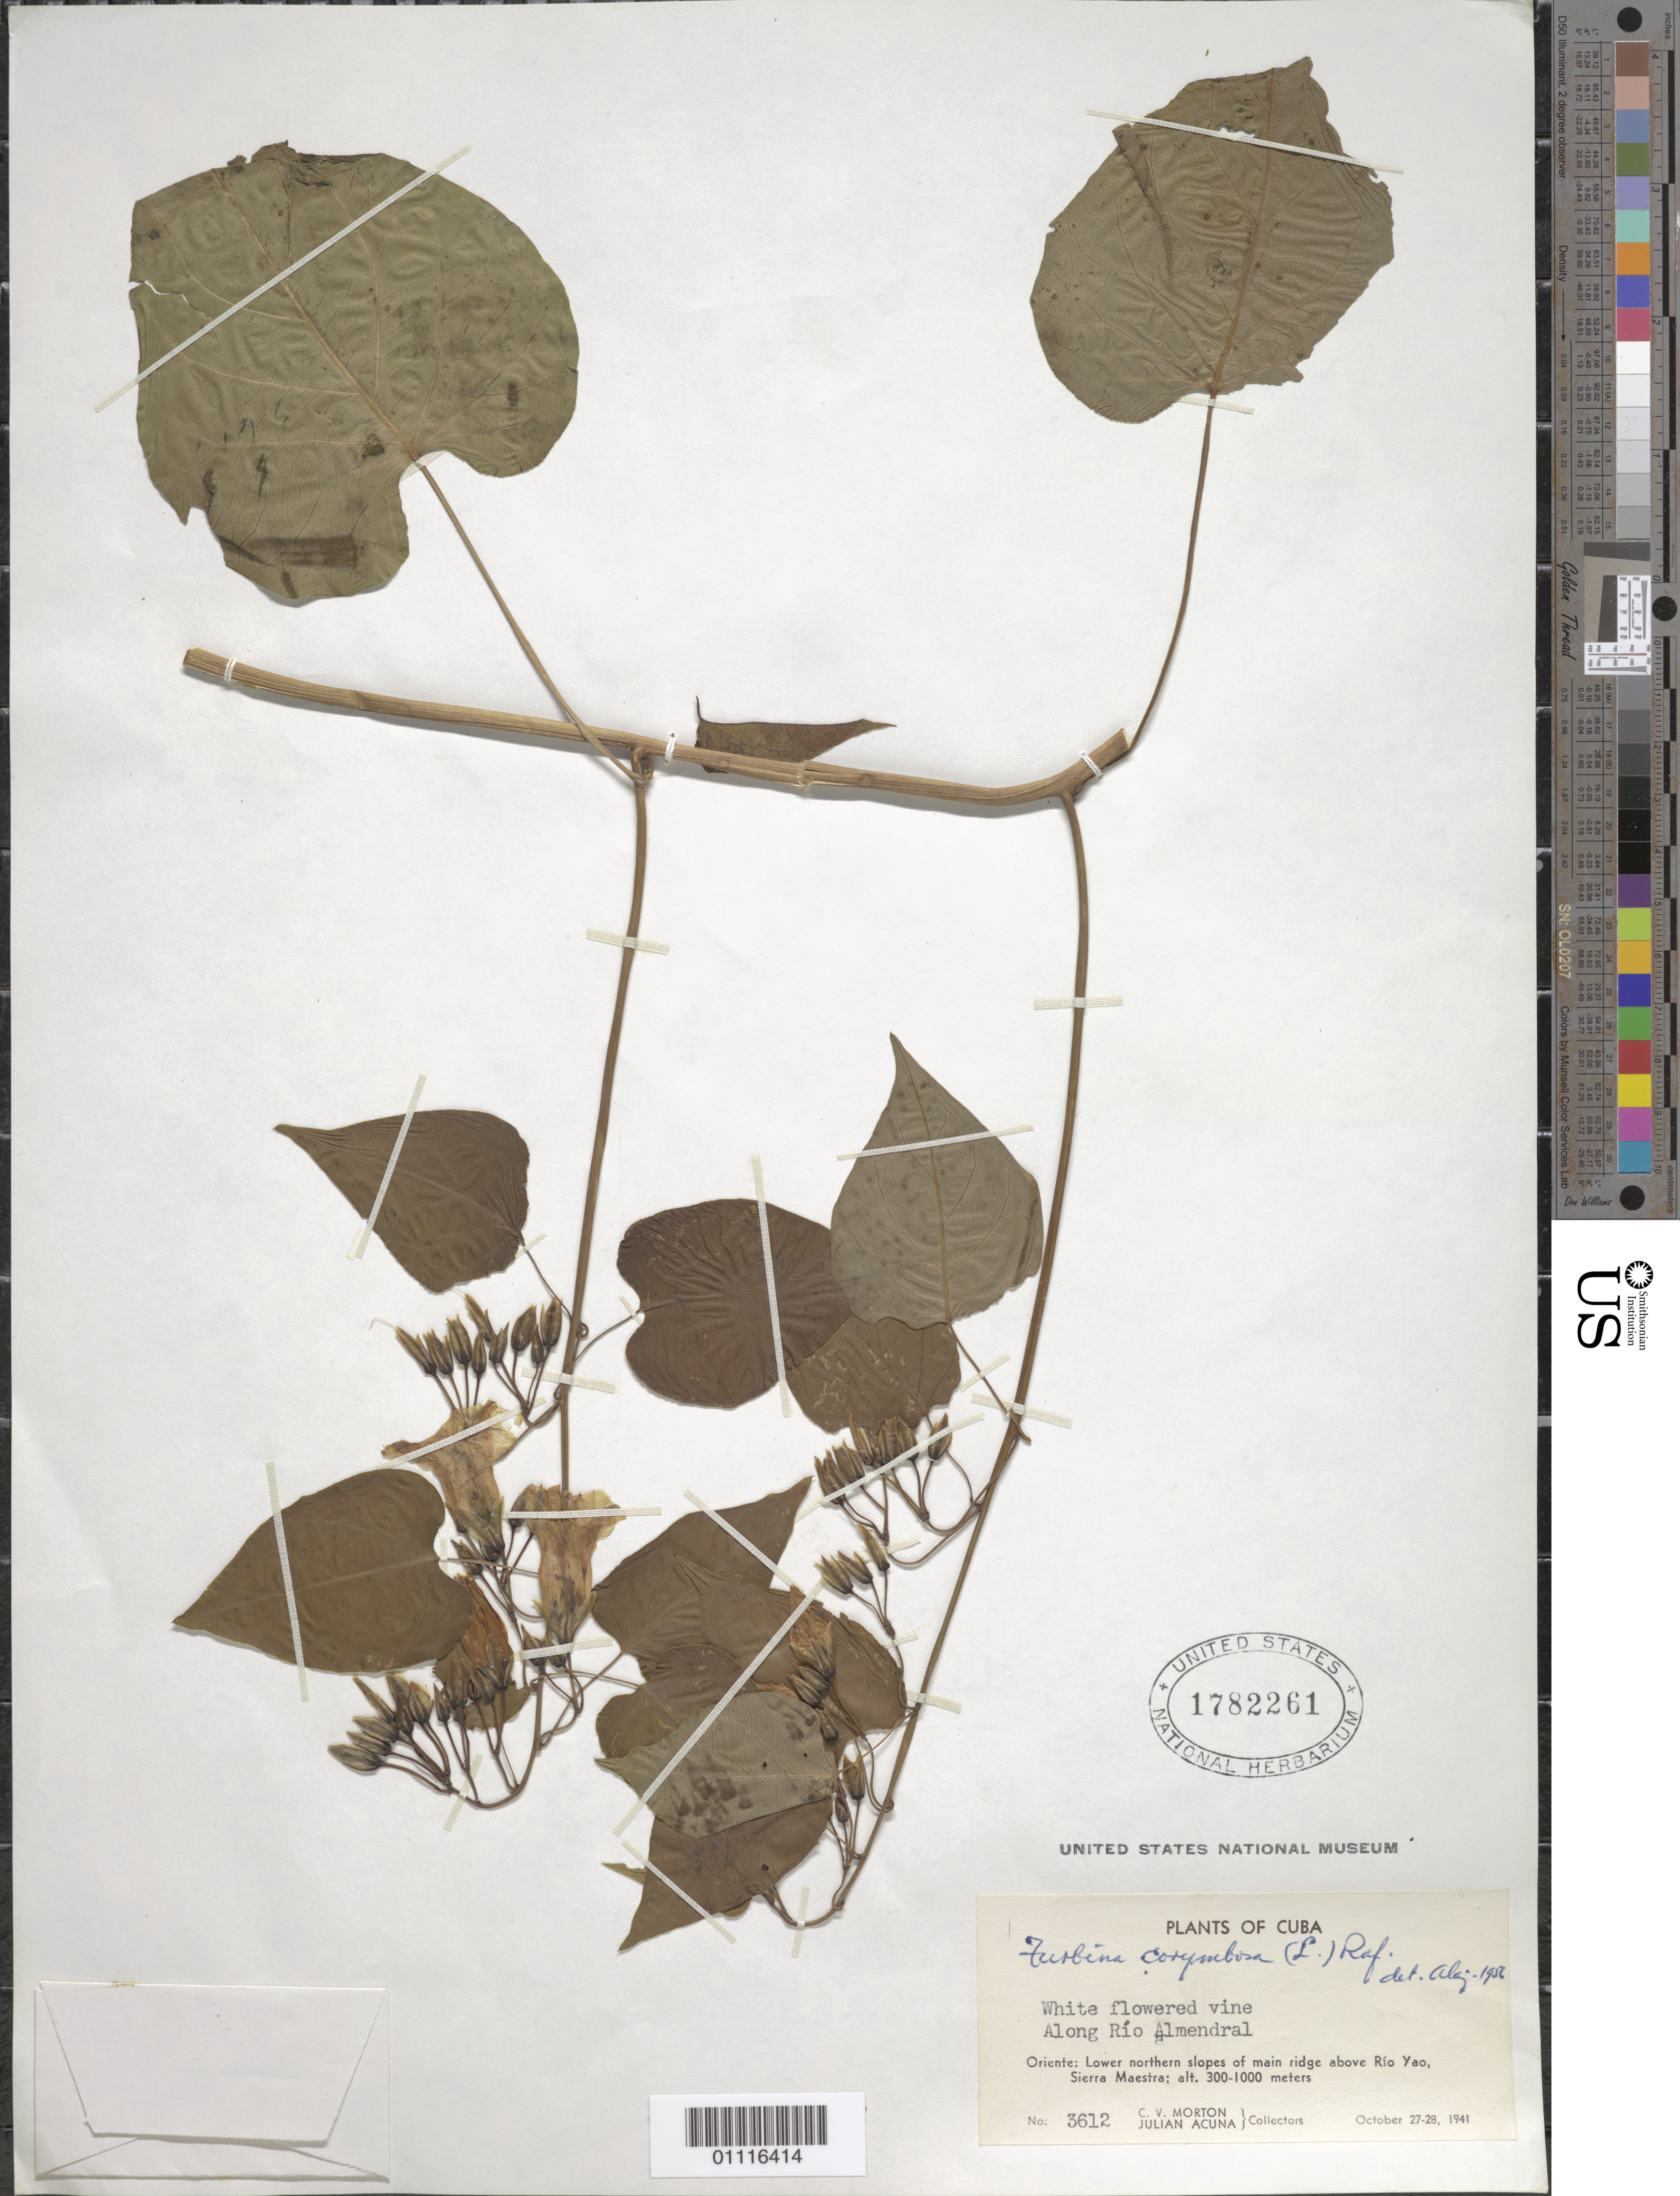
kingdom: Plantae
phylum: Tracheophyta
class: Magnoliopsida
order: Solanales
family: Convolvulaceae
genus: Turbina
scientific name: Turbina corymbosa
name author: (L.) Raf.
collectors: C. V. Morton & J. Acuña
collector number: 3612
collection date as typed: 27 Oct 1941 to 28 Oct 1941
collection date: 1941-10-27/1941-10-28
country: Cuba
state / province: Holguín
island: Cuba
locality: Along Rio Almendral Lower northern slopes of main ridge above Rio Yao, Sierra Maestra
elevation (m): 300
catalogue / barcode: US 1782261